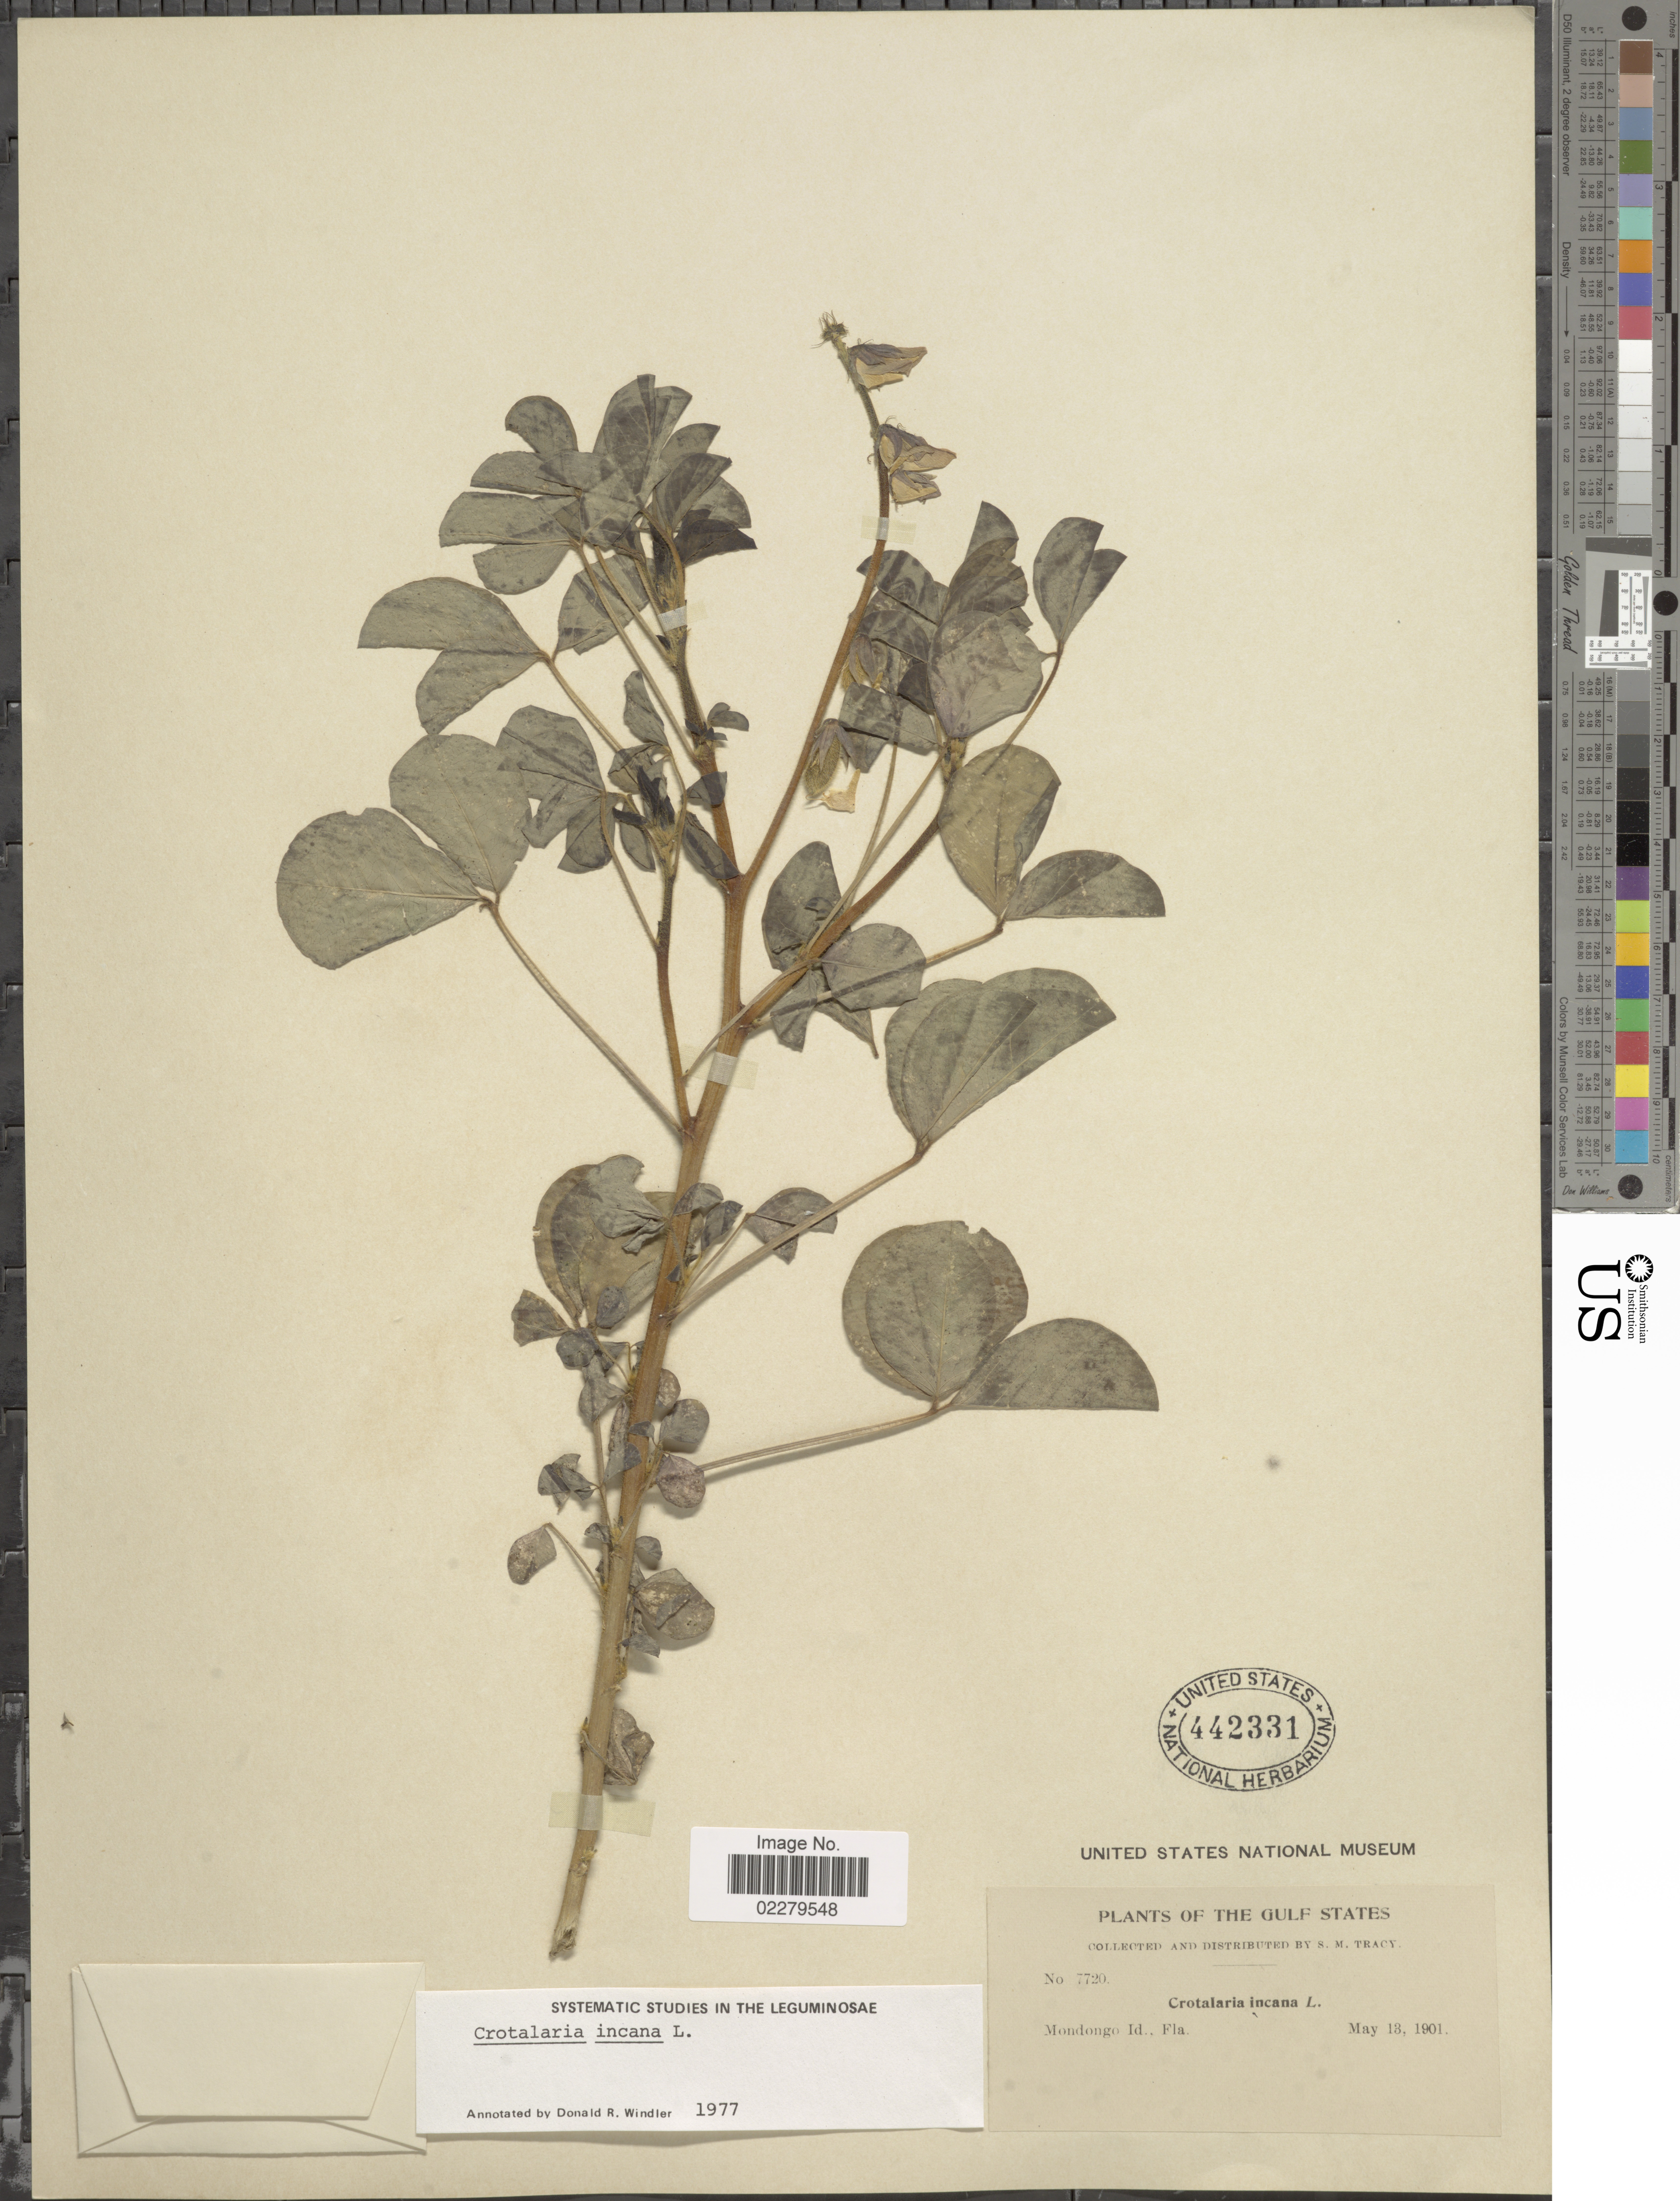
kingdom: Plantae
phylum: Tracheophyta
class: Magnoliopsida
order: Fabales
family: Fabaceae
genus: Crotalaria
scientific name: Crotalaria incana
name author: L.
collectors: S. Stracy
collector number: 7720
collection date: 1901-05-13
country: United States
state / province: Florida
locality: The Gulf states. mondongo Id., Fla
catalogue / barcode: US 442331